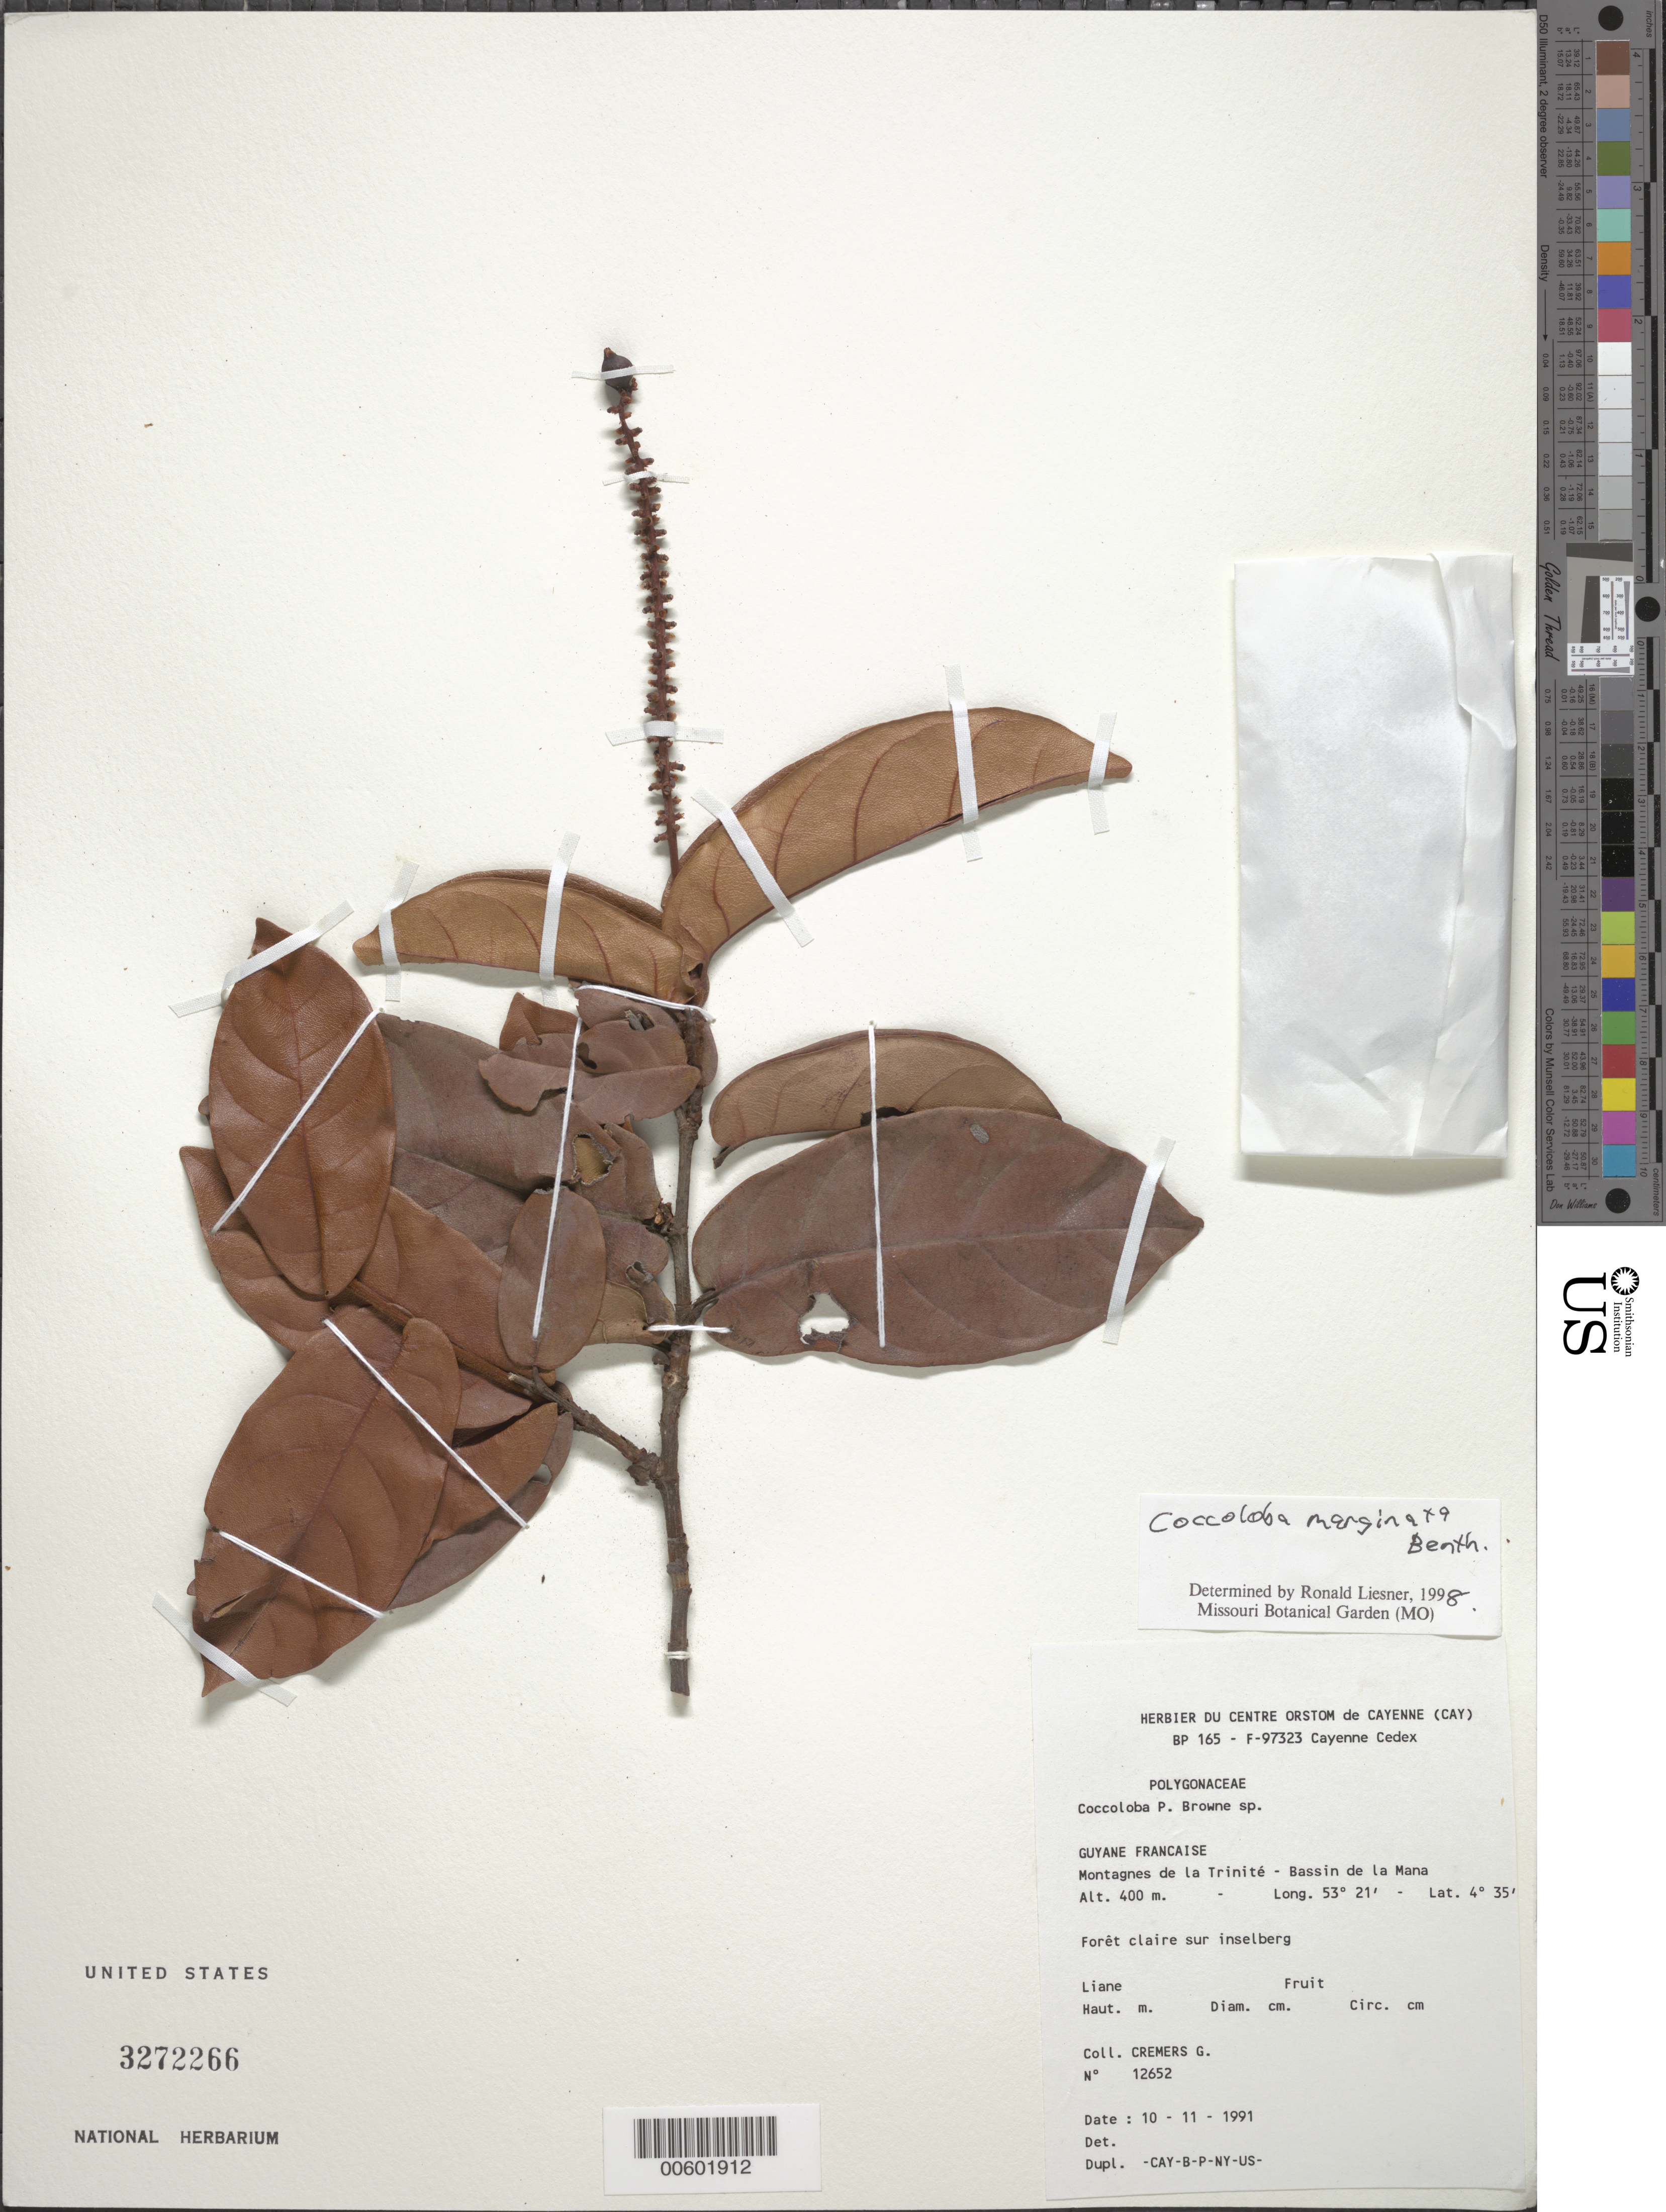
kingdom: Plantae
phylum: Tracheophyta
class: Magnoliopsida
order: Caryophyllales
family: Polygonaceae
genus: Coccoloba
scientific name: Coccoloba marginata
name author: Benth.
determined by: Liesner, R. L.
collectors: G. Cremers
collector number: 12652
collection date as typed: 10-Nov-91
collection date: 1991-11-10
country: French Guiana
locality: Montagnes de la Trinité, Bassin de la Mana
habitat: Forêt claire sur inselberg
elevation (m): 400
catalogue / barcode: US 3272266